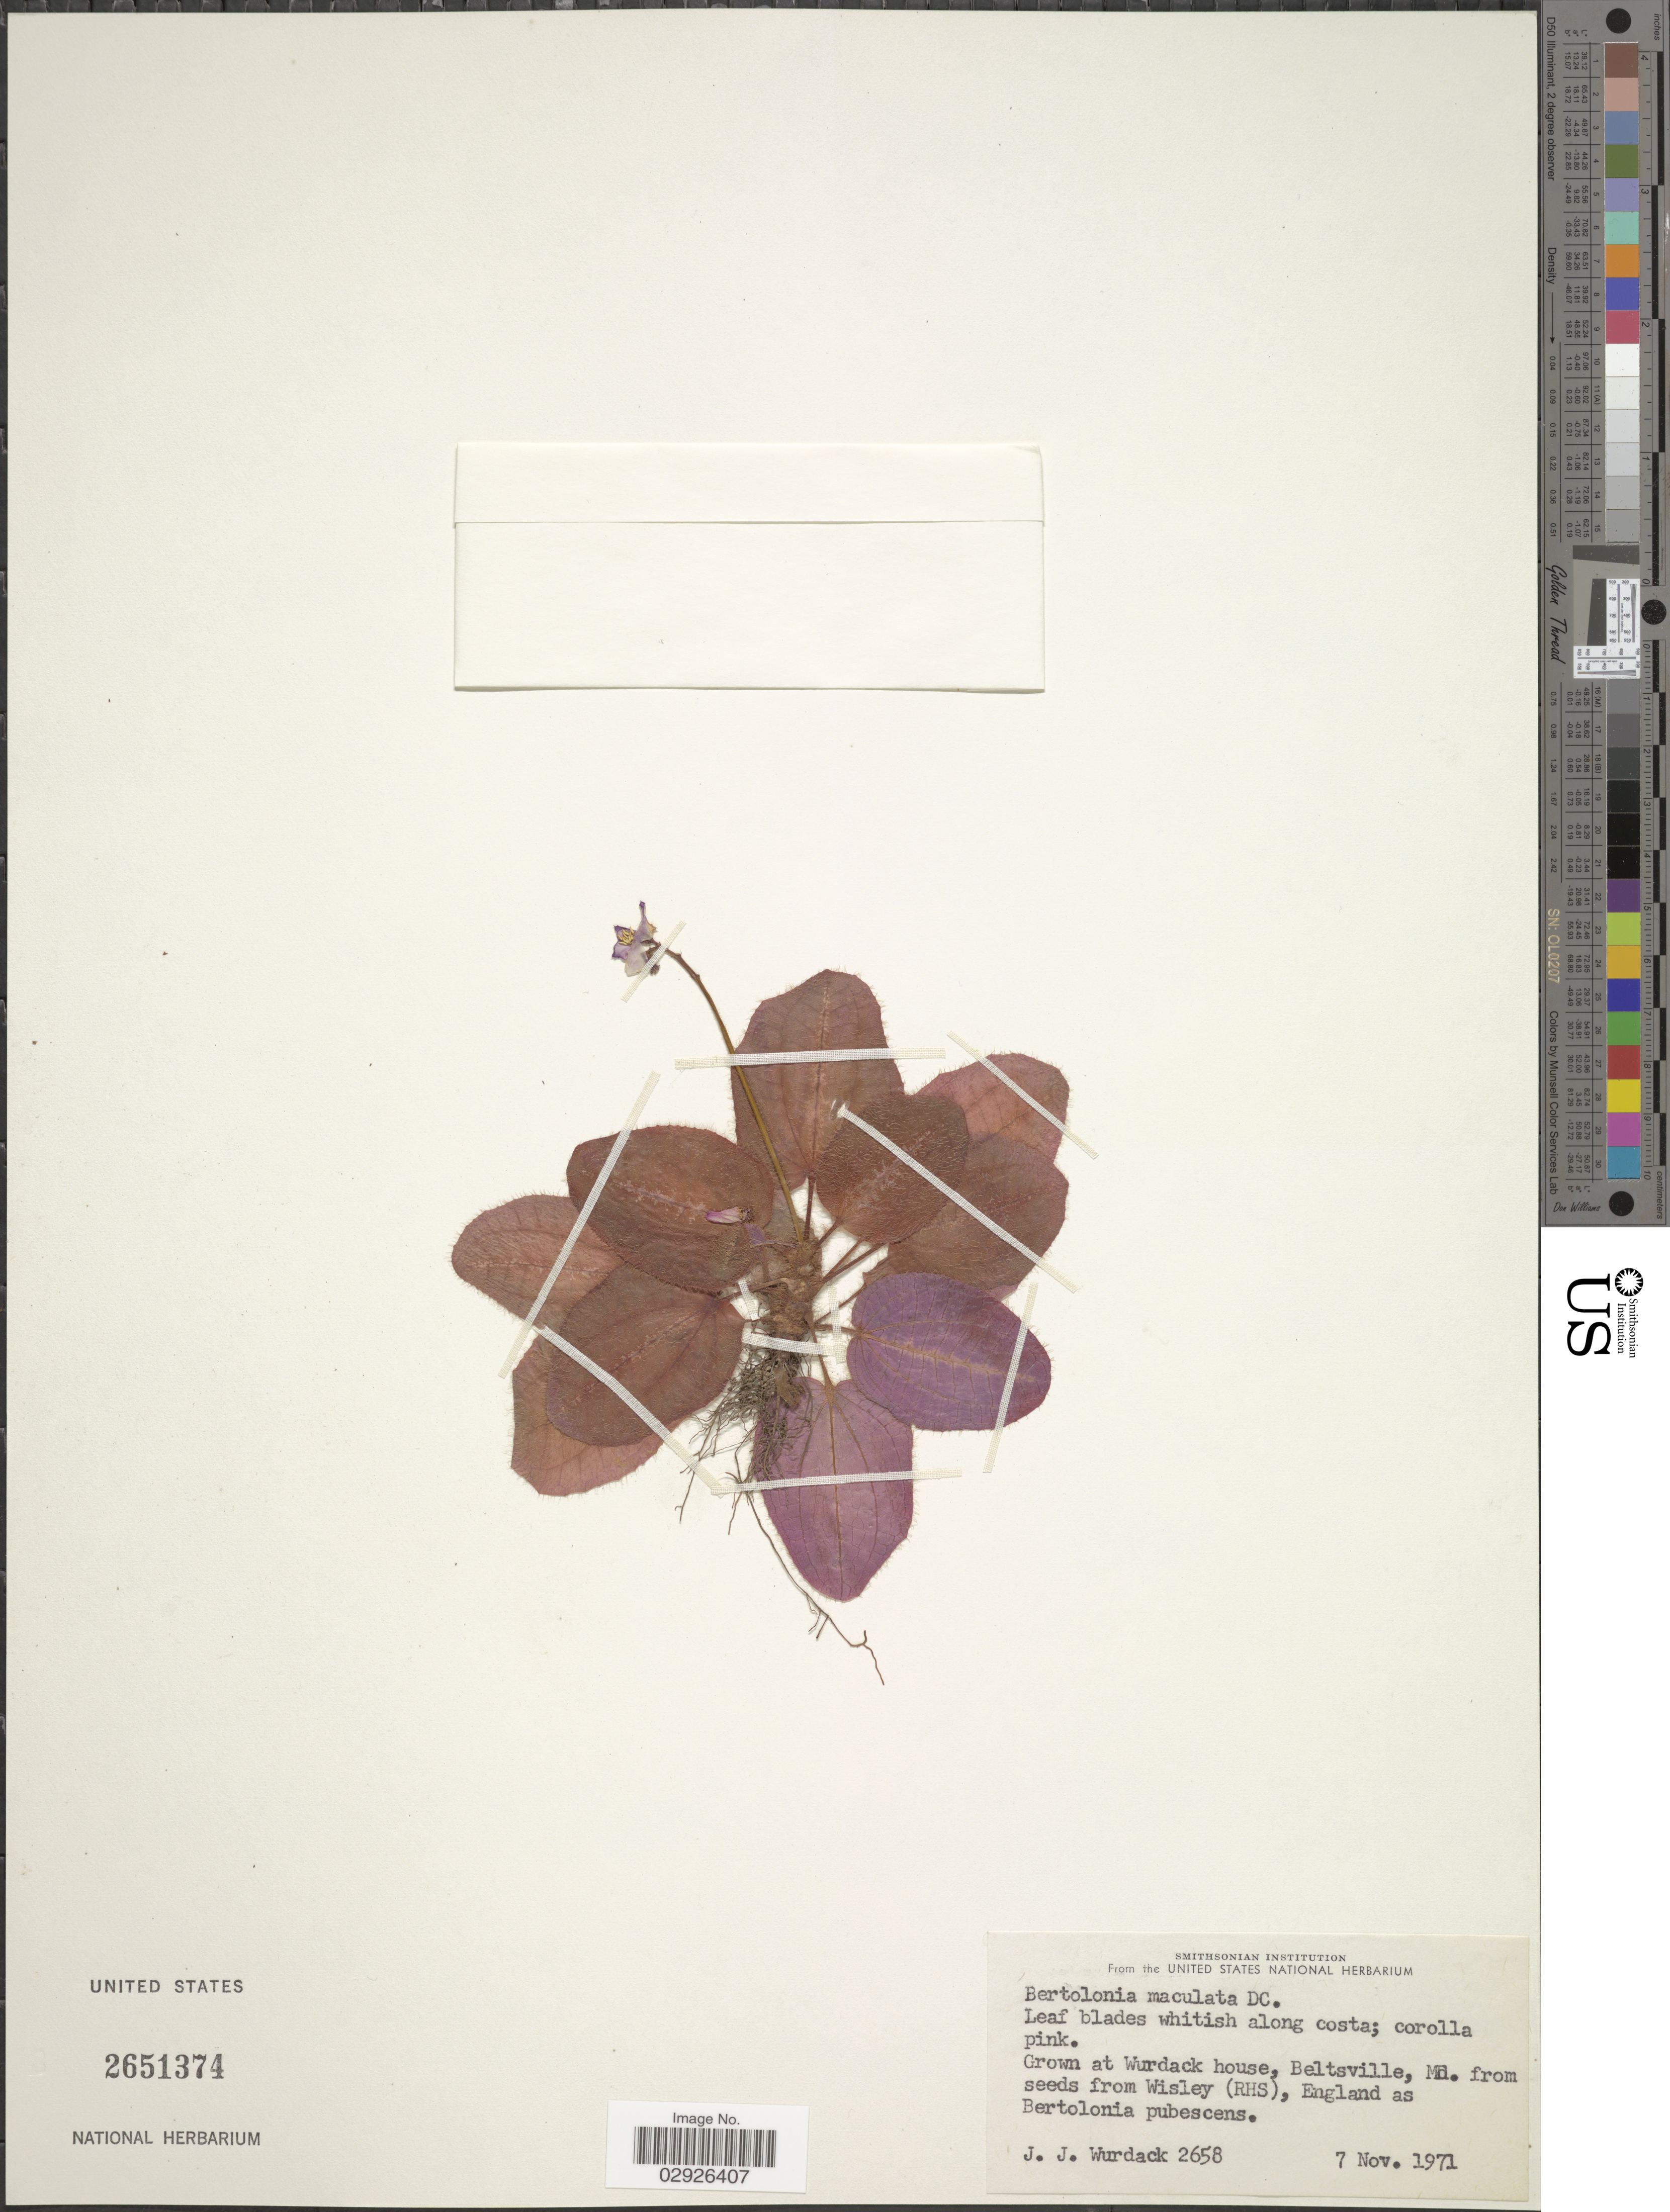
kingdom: Plantae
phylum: Tracheophyta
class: Magnoliopsida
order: Myrtales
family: Melastomataceae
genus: Bertolonia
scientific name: Bertolonia maculata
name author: DC.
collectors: J. J. Wurdack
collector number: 2658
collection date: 1971-11-07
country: United States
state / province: Maryland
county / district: Prince George's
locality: Grown at Wurdack house, Beltsville, Md.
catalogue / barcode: US 2651374